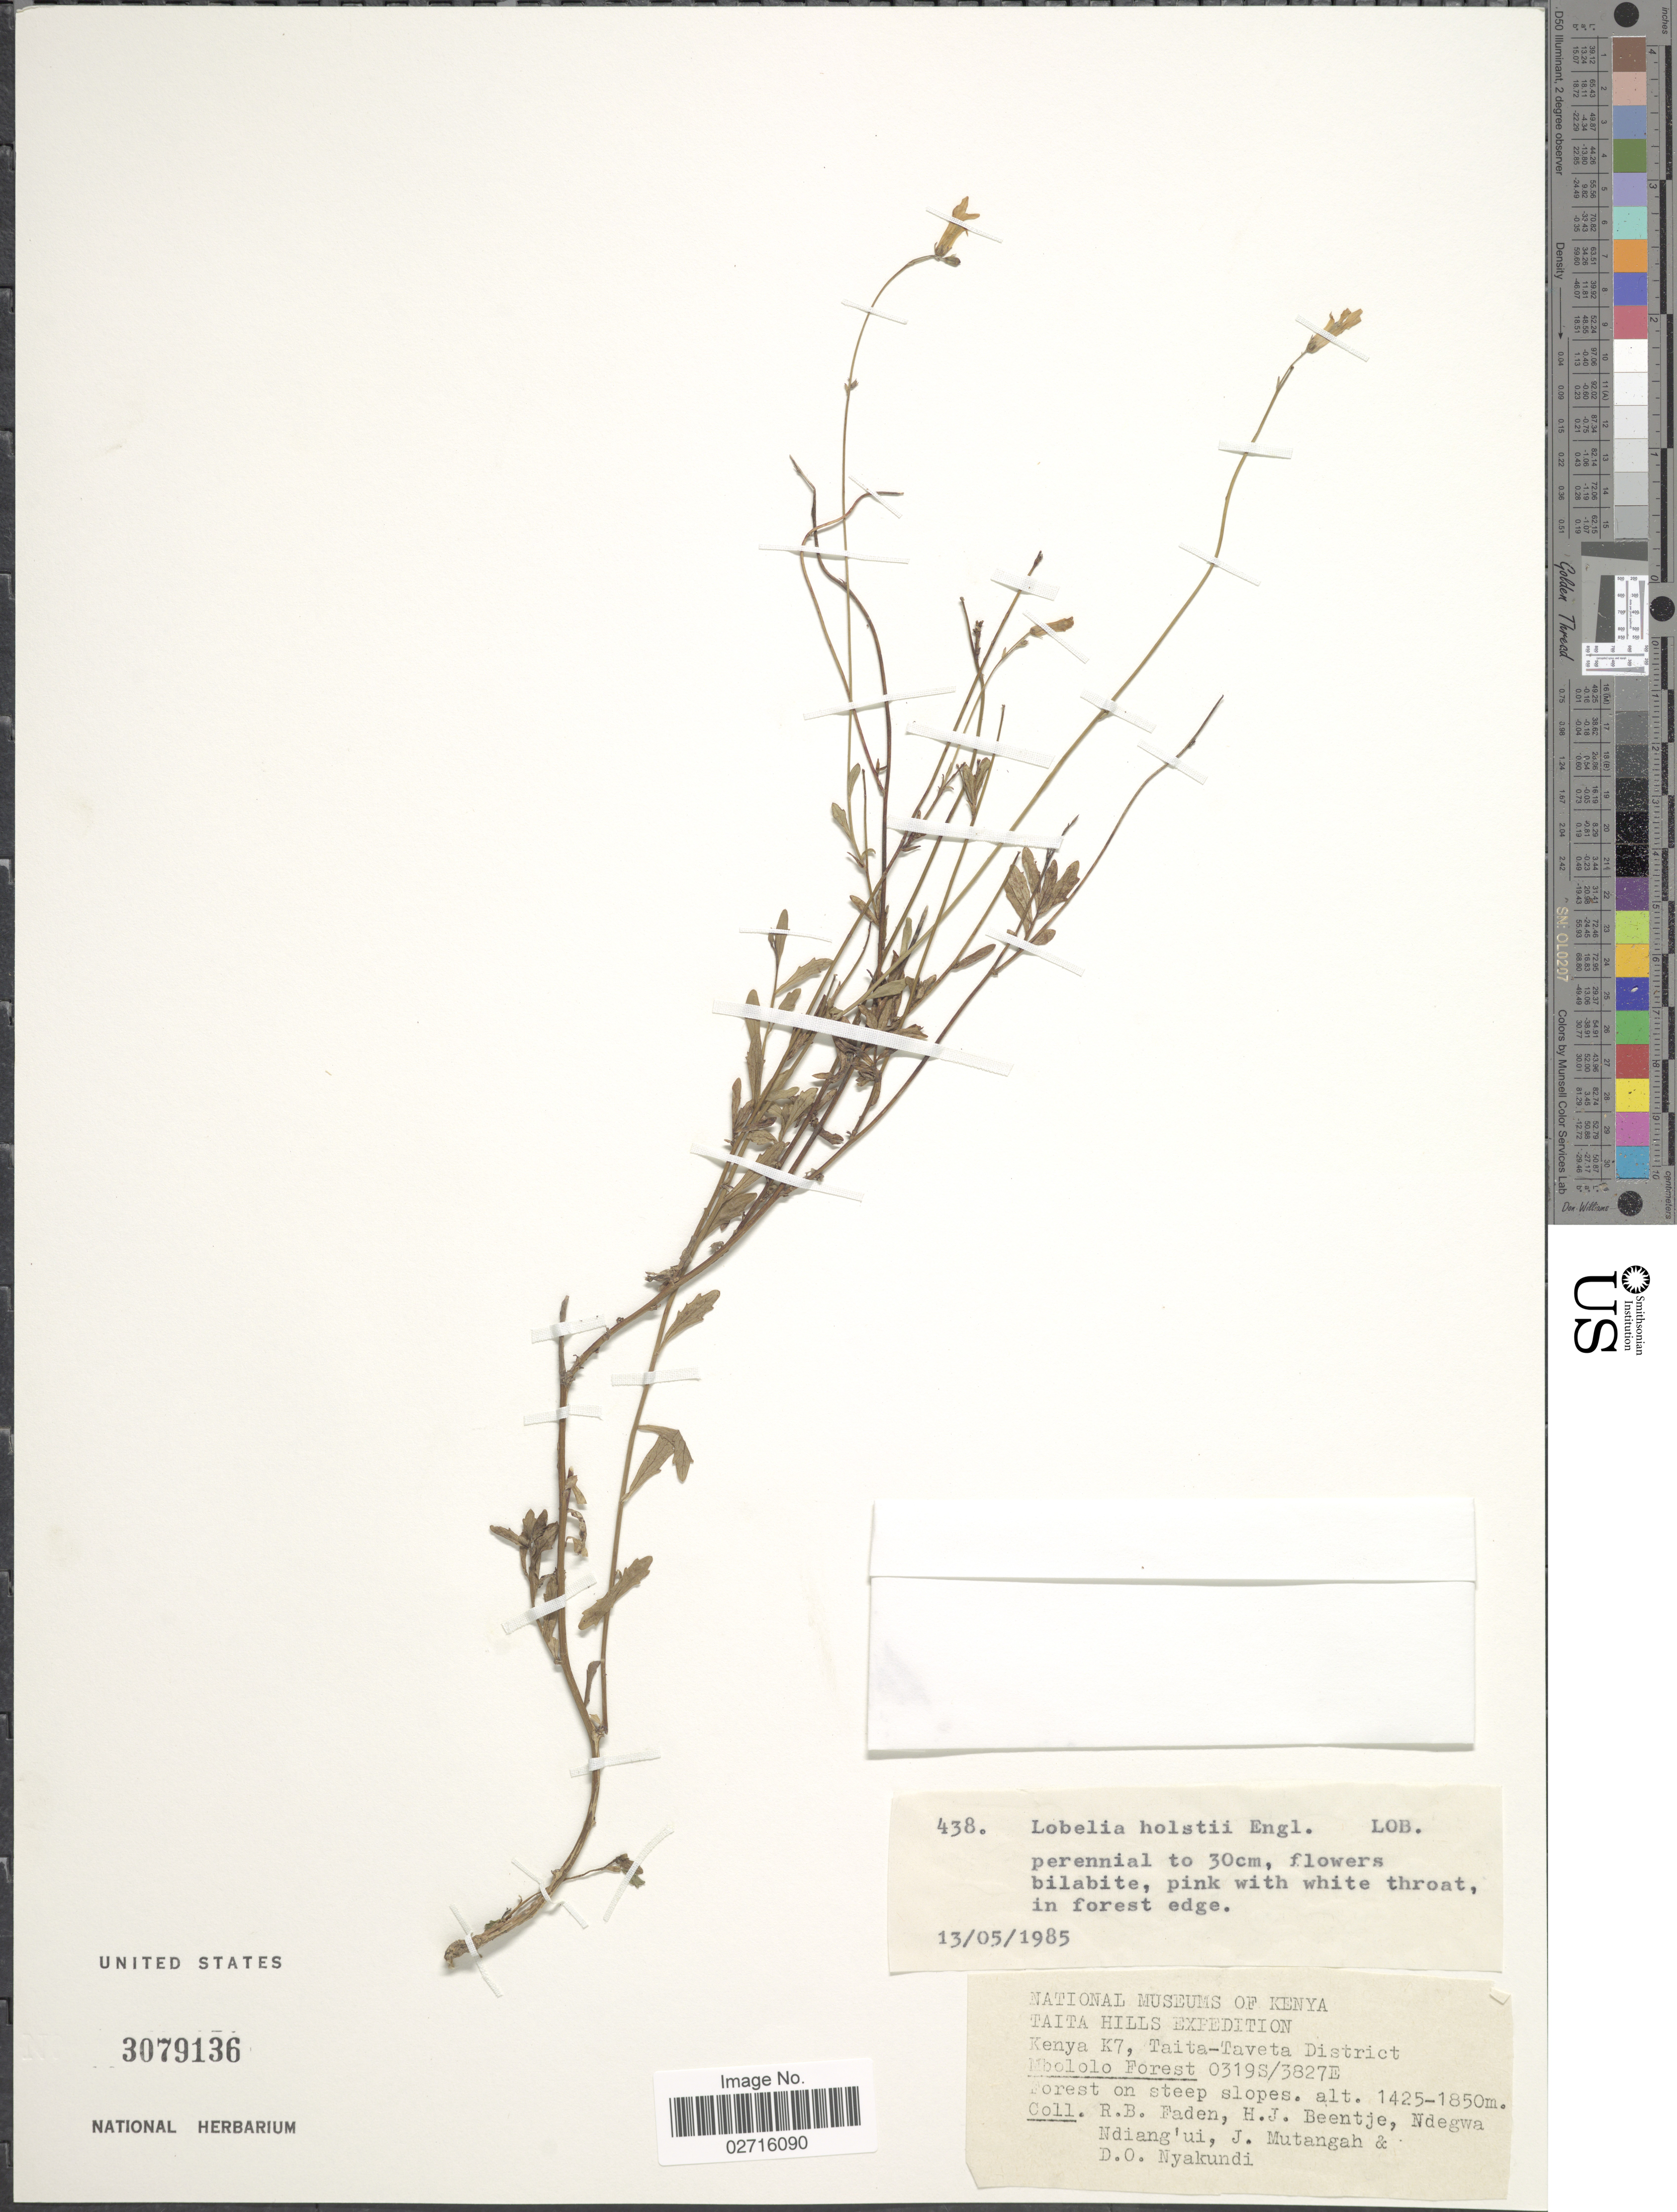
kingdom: Plantae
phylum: Tracheophyta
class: Magnoliopsida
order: Asterales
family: Campanulaceae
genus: Lobelia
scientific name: Lobelia holstii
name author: Engl.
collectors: R. B. Faden, H. J. Beentje, Ndegwa Ndiang'ui, J. Mutangah & D. Nyakundi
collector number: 438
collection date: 1985-05-13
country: Kenya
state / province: Taita Taveta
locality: Taita Hills, K7, Taita-Taveta District, Mbololo Forest, Forest on steep slopes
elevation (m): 1425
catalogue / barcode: US 3079136